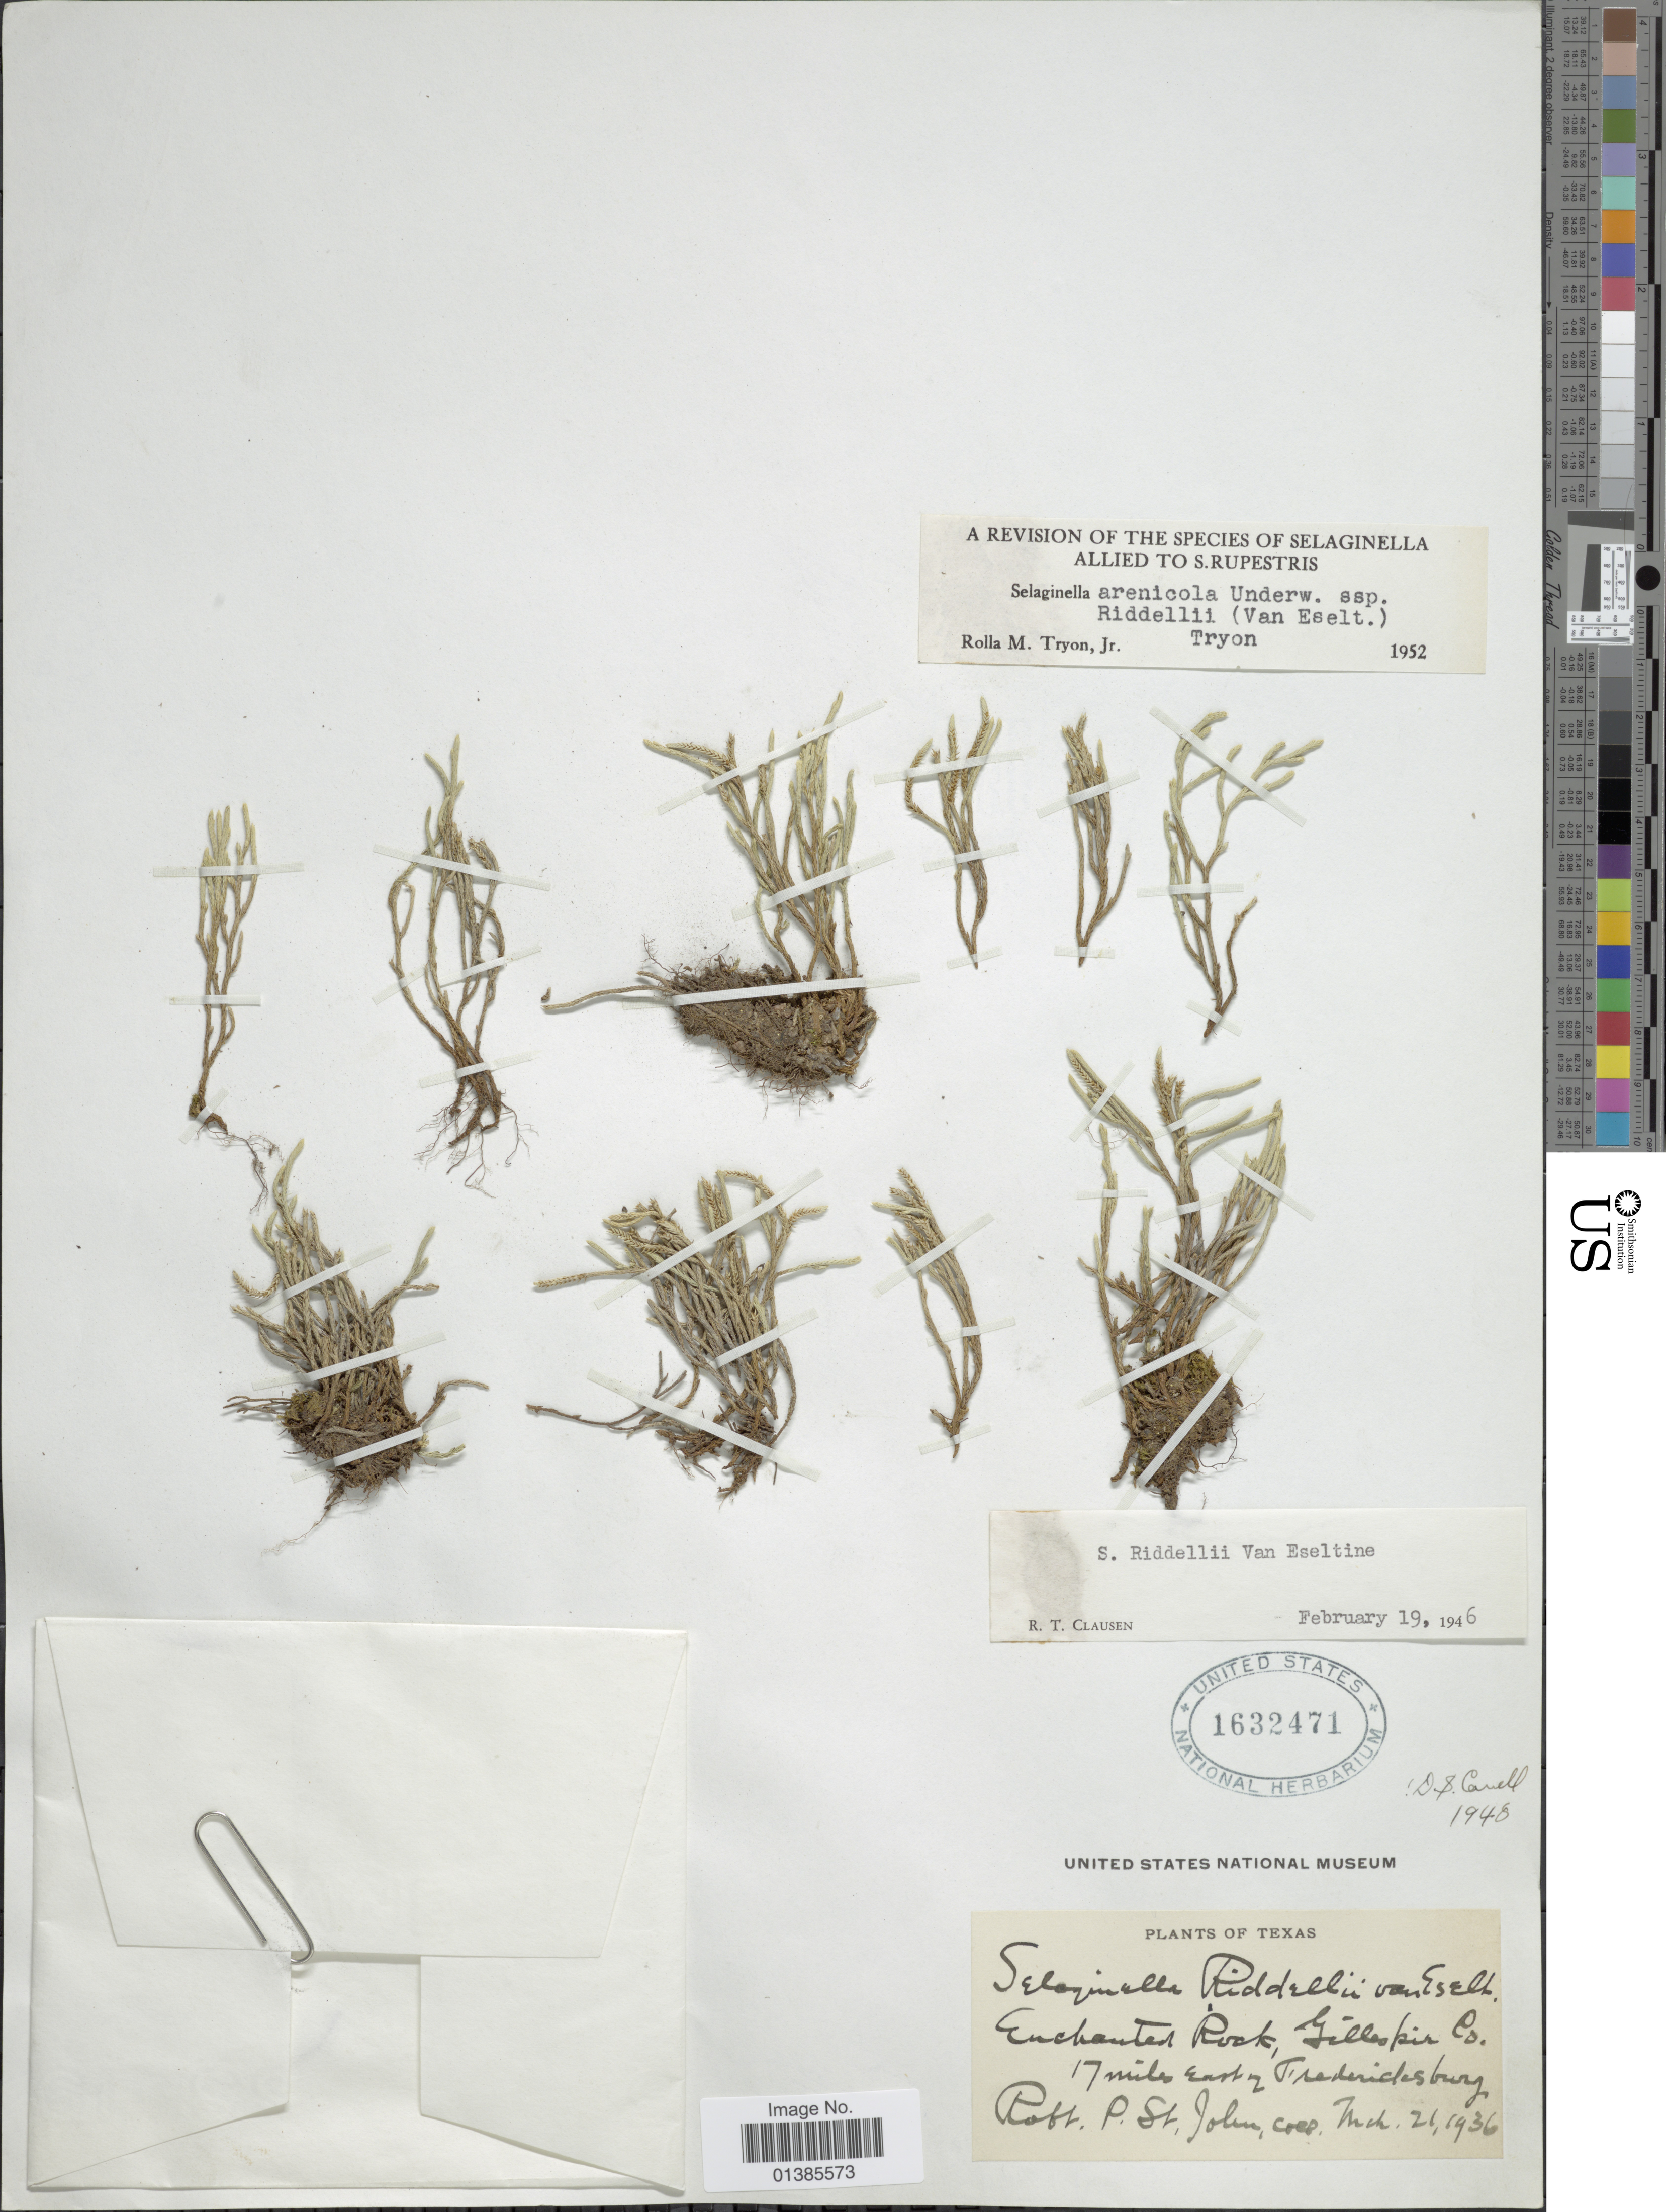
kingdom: Plantae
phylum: Tracheophyta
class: Lycopodiopsida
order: Selaginellales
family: Selaginellaceae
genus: Selaginella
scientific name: Selaginella arenicola subsp. riddellii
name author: (Van Eselt.) R.M. Tryon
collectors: R. P. St. John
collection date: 1936-03-21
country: United States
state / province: Texas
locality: Enchanted Rock, Gillespie Co. 17 miles East of Fredericksburg.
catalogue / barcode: US 1632471